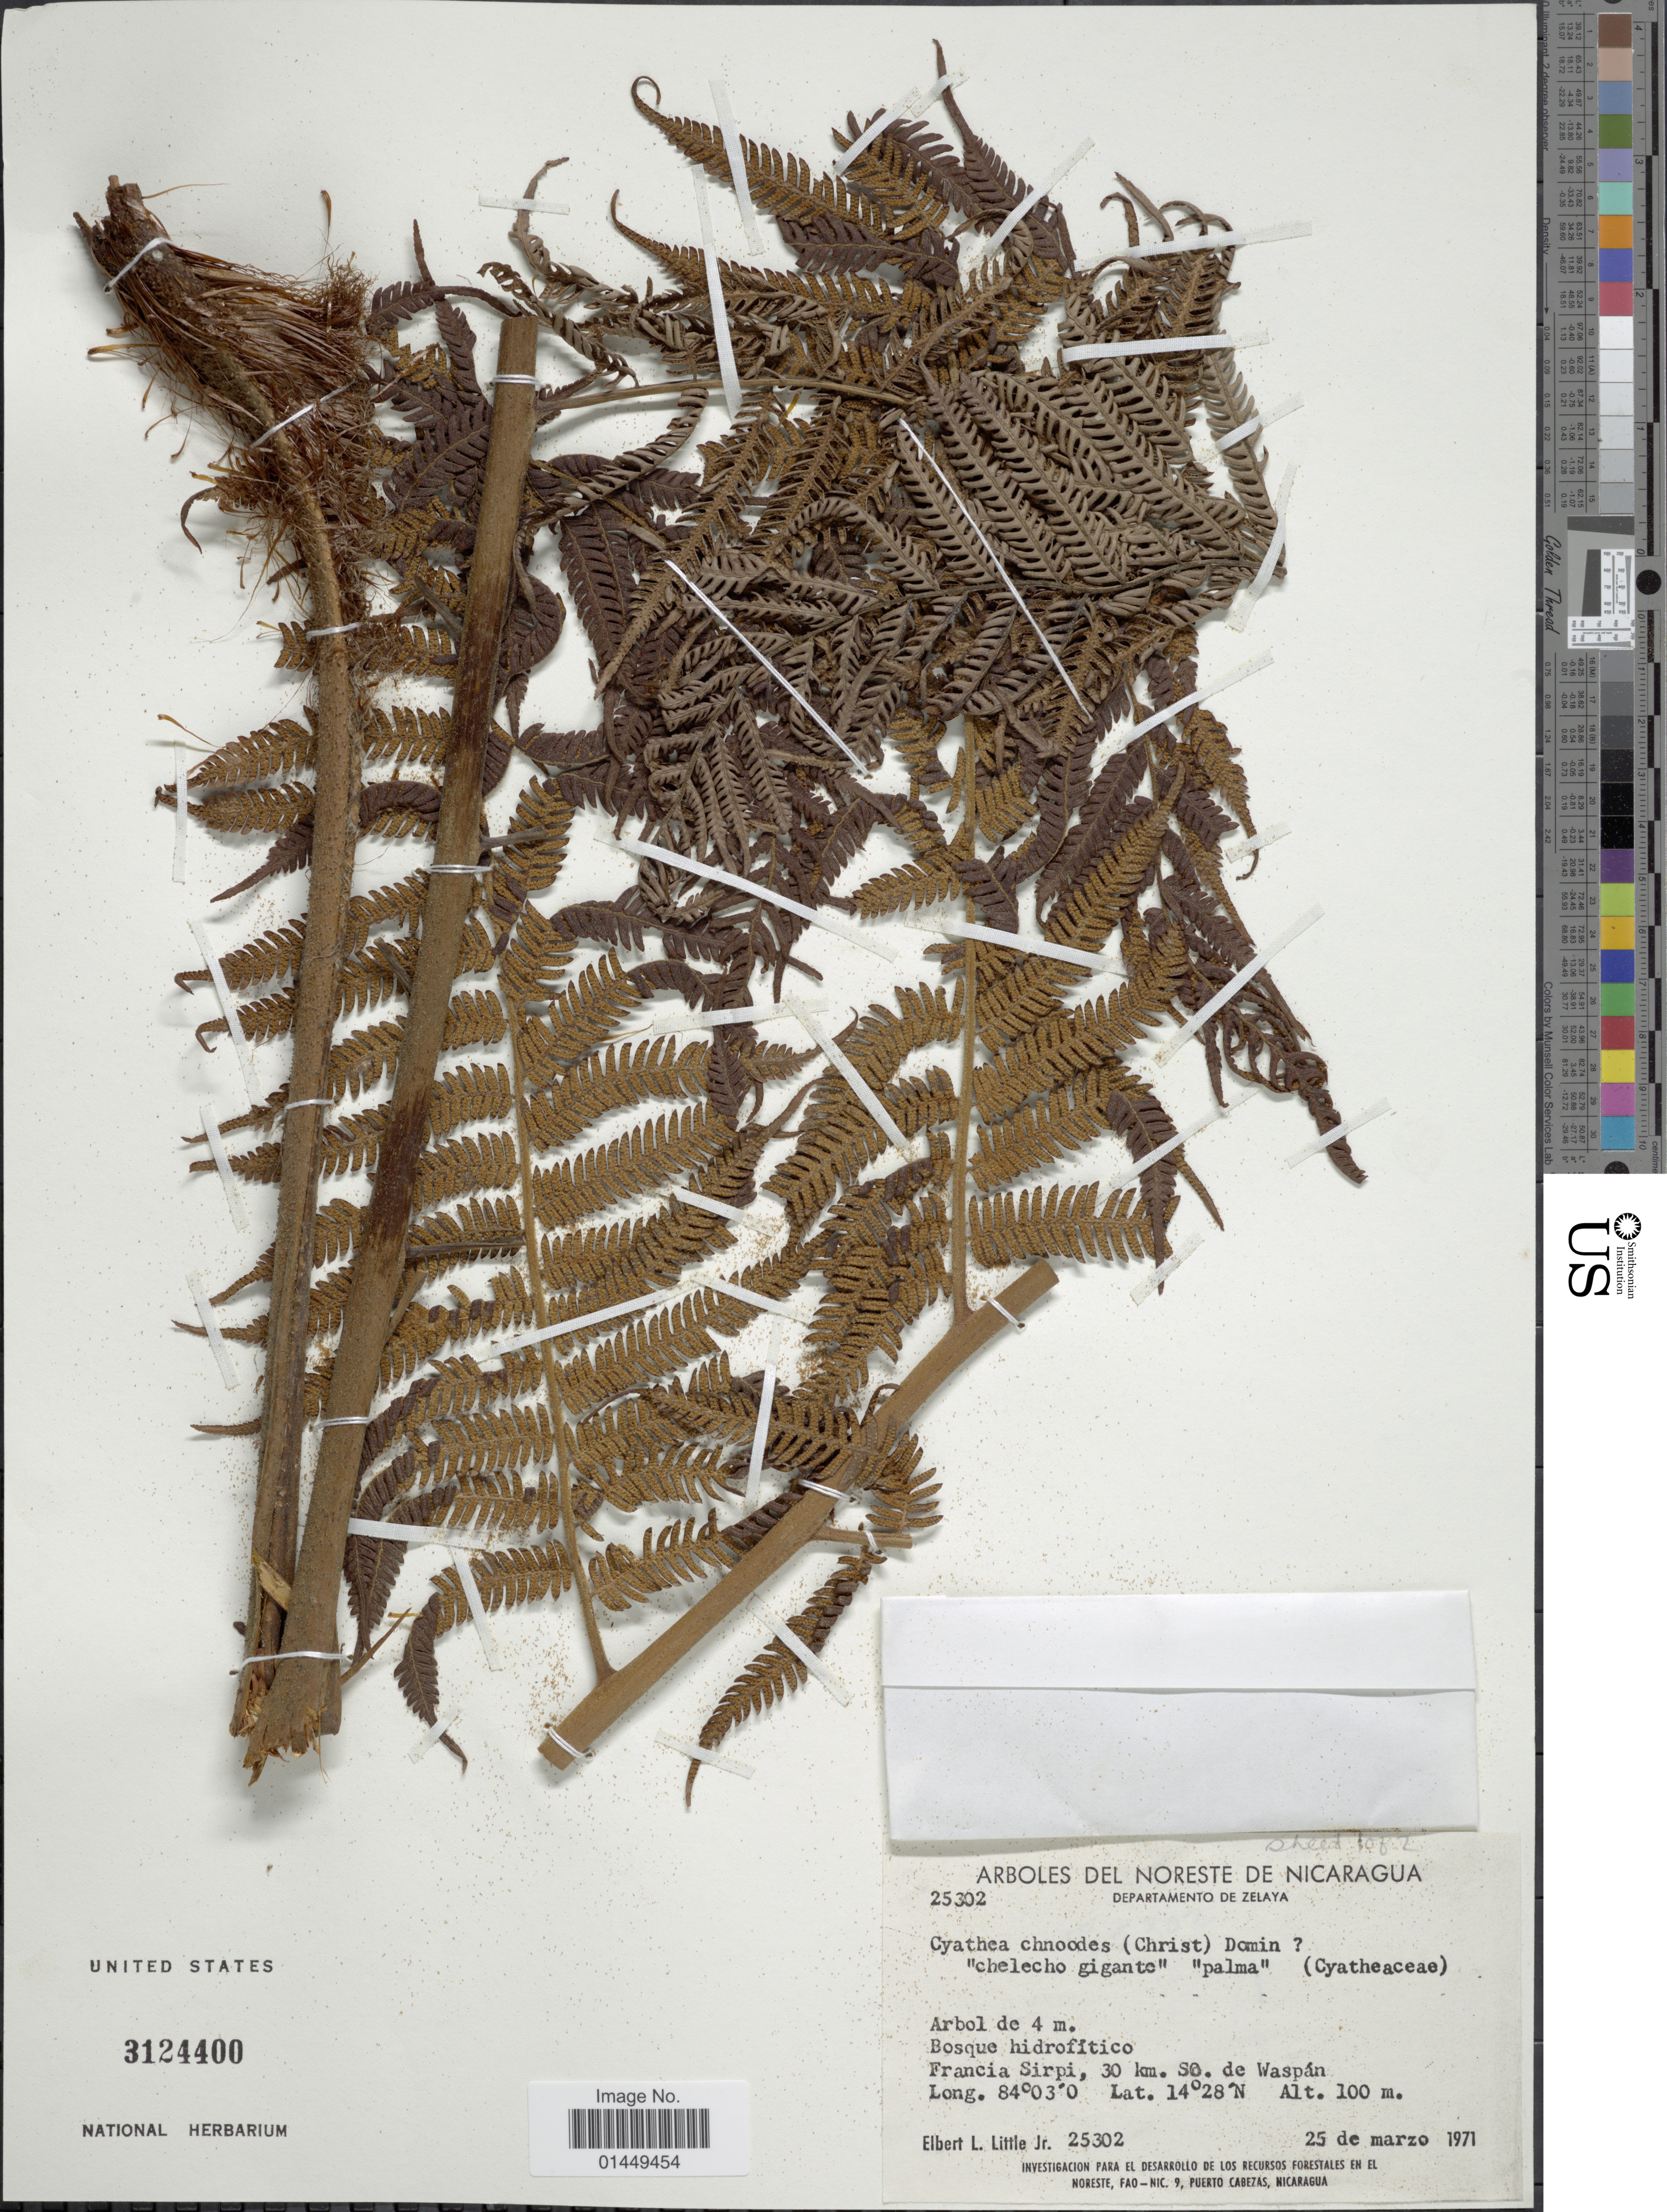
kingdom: Plantae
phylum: Tracheophyta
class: Polypodiopsida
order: Cyatheales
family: Cyatheaceae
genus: Cyathea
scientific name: Cyathea schiedeana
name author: (C. Presl) Domin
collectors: E. L. Little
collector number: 25302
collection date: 1971-03-25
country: Nicaragua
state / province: Atlantico Norte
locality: Arboles Del Noreste De Nicaragua, Departamento De Zelaya, Francia Sirpi, 30 km. SO. de Waspan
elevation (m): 100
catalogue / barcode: US 3124400